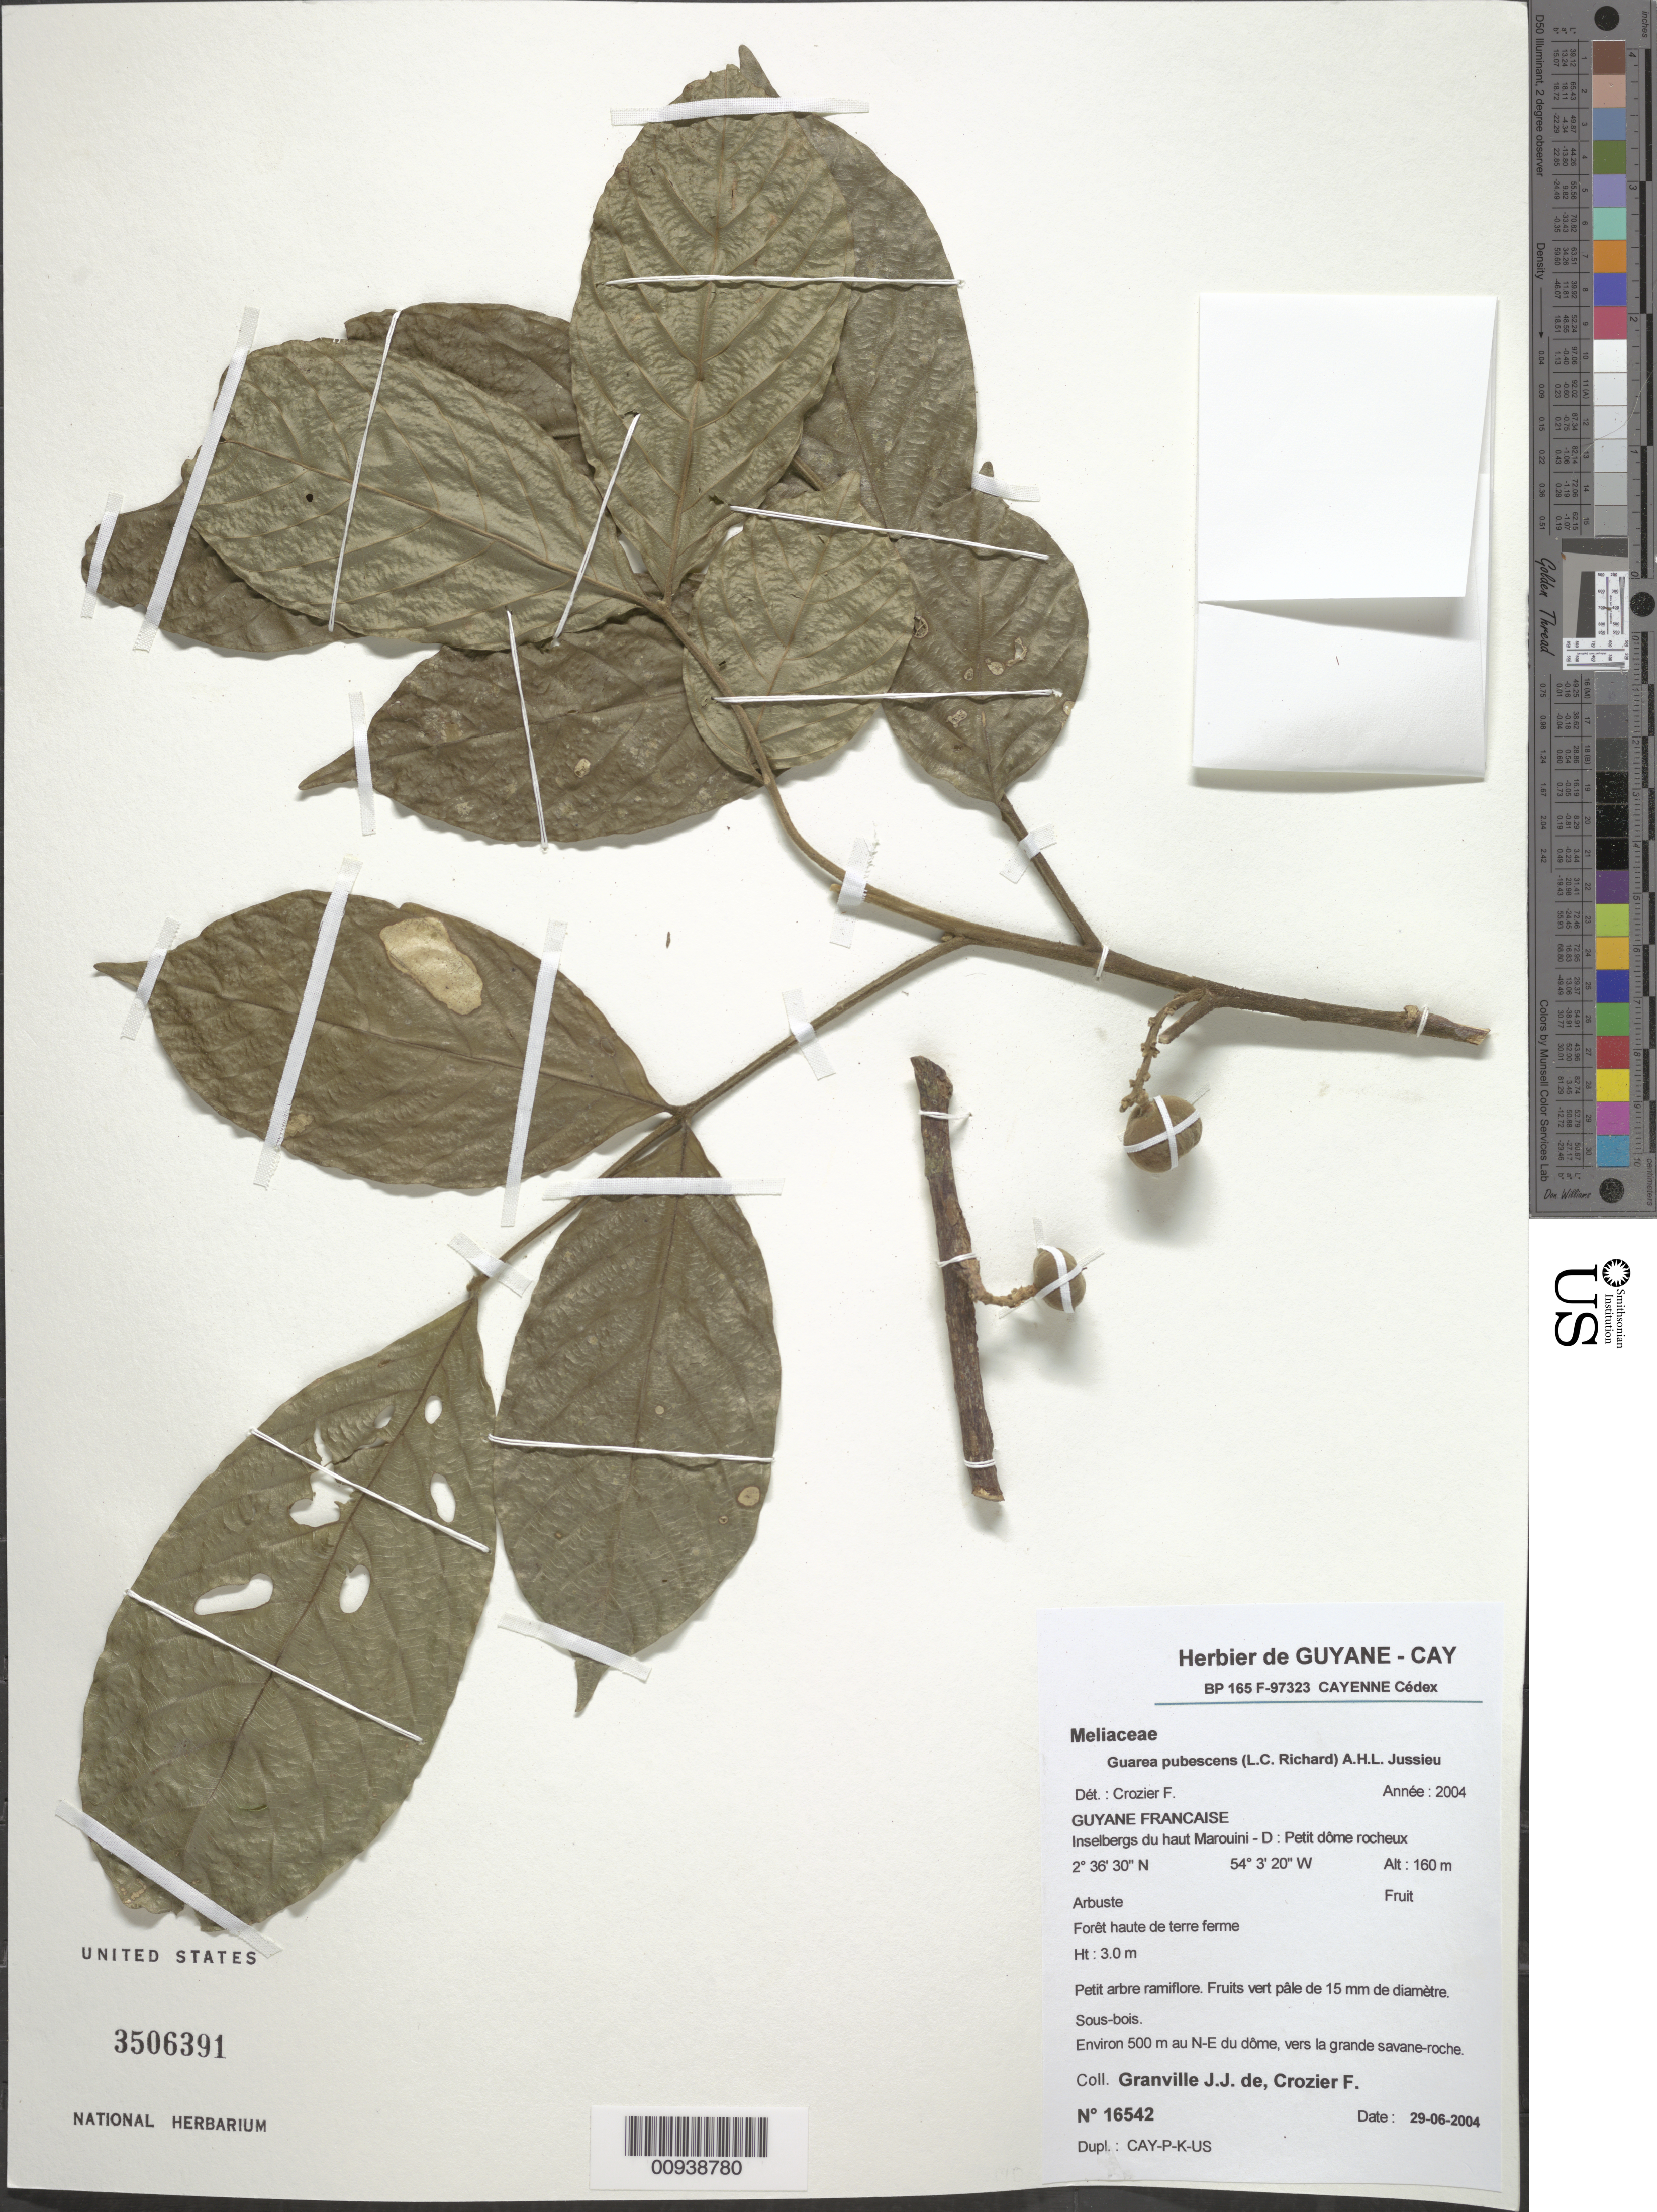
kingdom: Plantae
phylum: Tracheophyta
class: Magnoliopsida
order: Sapindales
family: Meliaceae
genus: Guarea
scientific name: Guarea pubescens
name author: (Rich.) A. Juss.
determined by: Crozier, F.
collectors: J.-J. de Granville & F. Crozier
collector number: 16542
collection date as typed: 29-Jun-04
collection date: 2004-06-29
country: French Guiana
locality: Haut Marouini-D; Petit dôme rocheux.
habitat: Forêt haute de terre ferme, 500 m NE du dôme, vers la grand savane-roche; sous bois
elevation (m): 160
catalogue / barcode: US 3506391